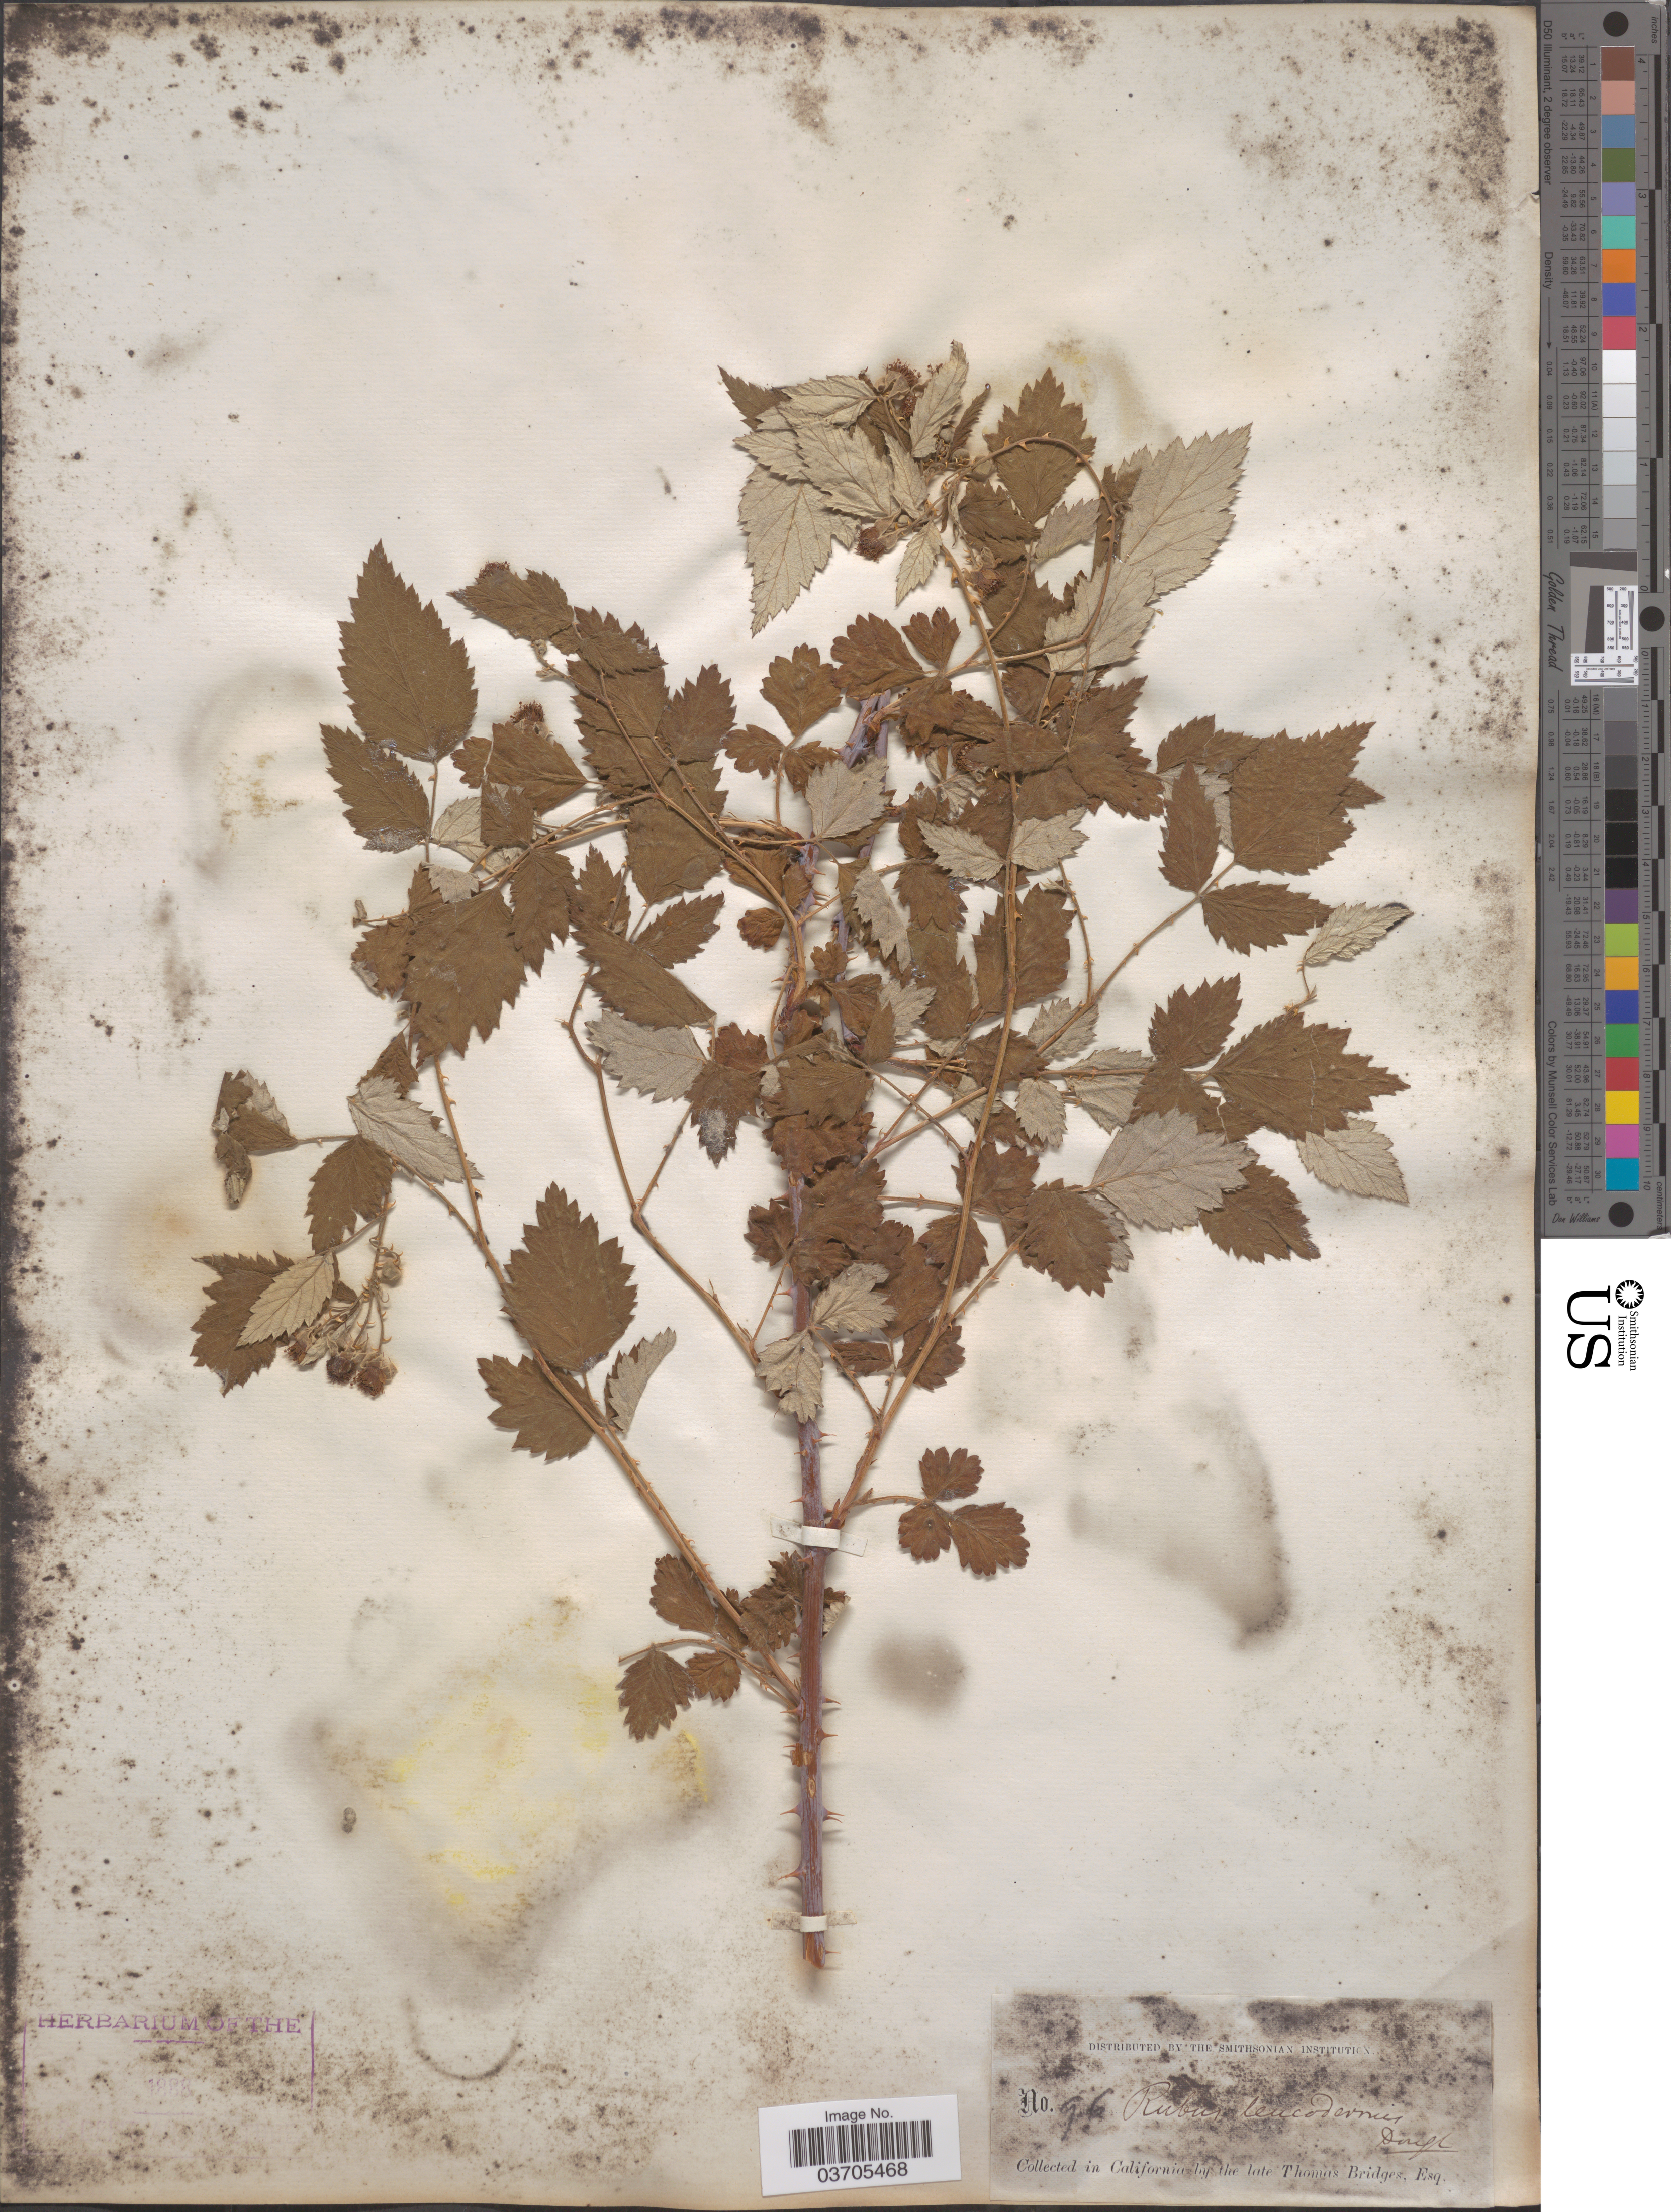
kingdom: Plantae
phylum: Tracheophyta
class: Magnoliopsida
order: Rosales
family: Rosaceae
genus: Rubus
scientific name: Rubus leucodermis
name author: Douglas ex Torr. & A. Gray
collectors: T. Bridges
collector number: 96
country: United States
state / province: California